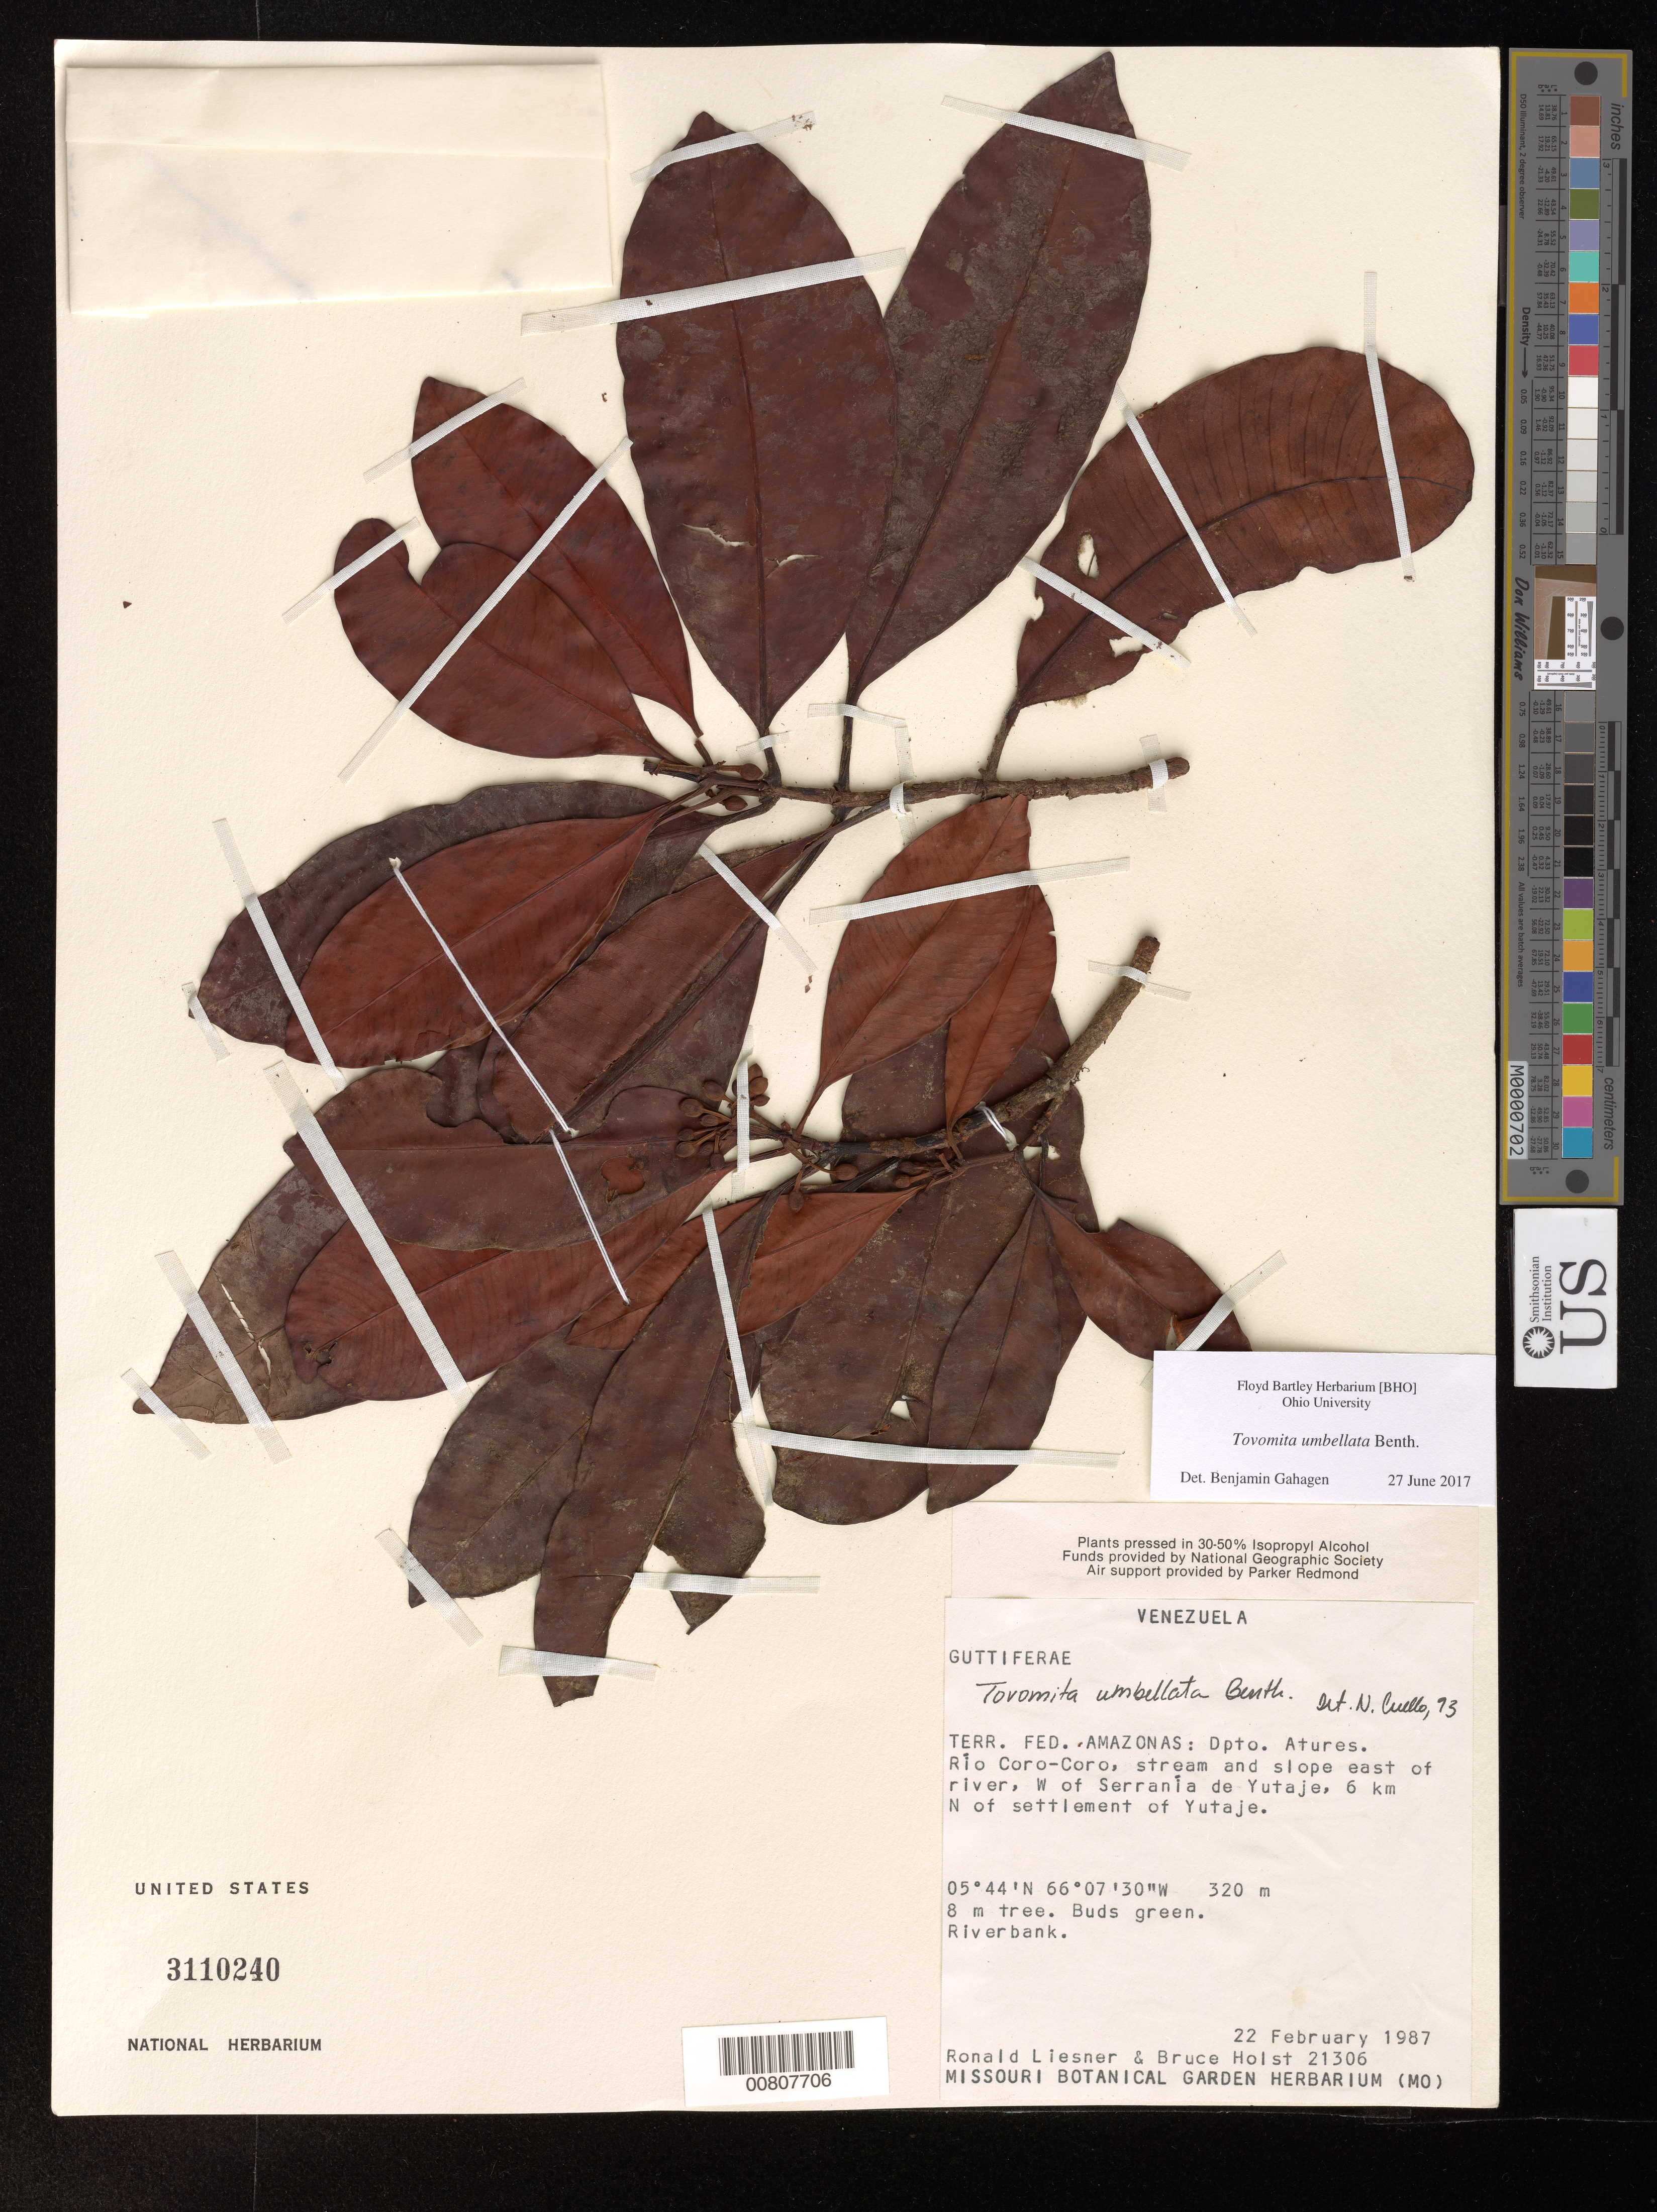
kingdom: Plantae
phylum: Tracheophyta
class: Magnoliopsida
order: Malpighiales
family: Clusiaceae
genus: Tovomita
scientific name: Tovomita umbellata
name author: Benth.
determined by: Cuello, Nidia L.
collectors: R. L. Liesner & B. Holst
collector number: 21306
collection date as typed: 22-Feb-87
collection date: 1987-02-22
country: Venezuela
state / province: Amazonas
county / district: Atures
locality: Río Coro-Coro, W of Serrania de Yutajé, 6 km N of settlement of Yutajé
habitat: Riverbank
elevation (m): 320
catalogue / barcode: US 3110240